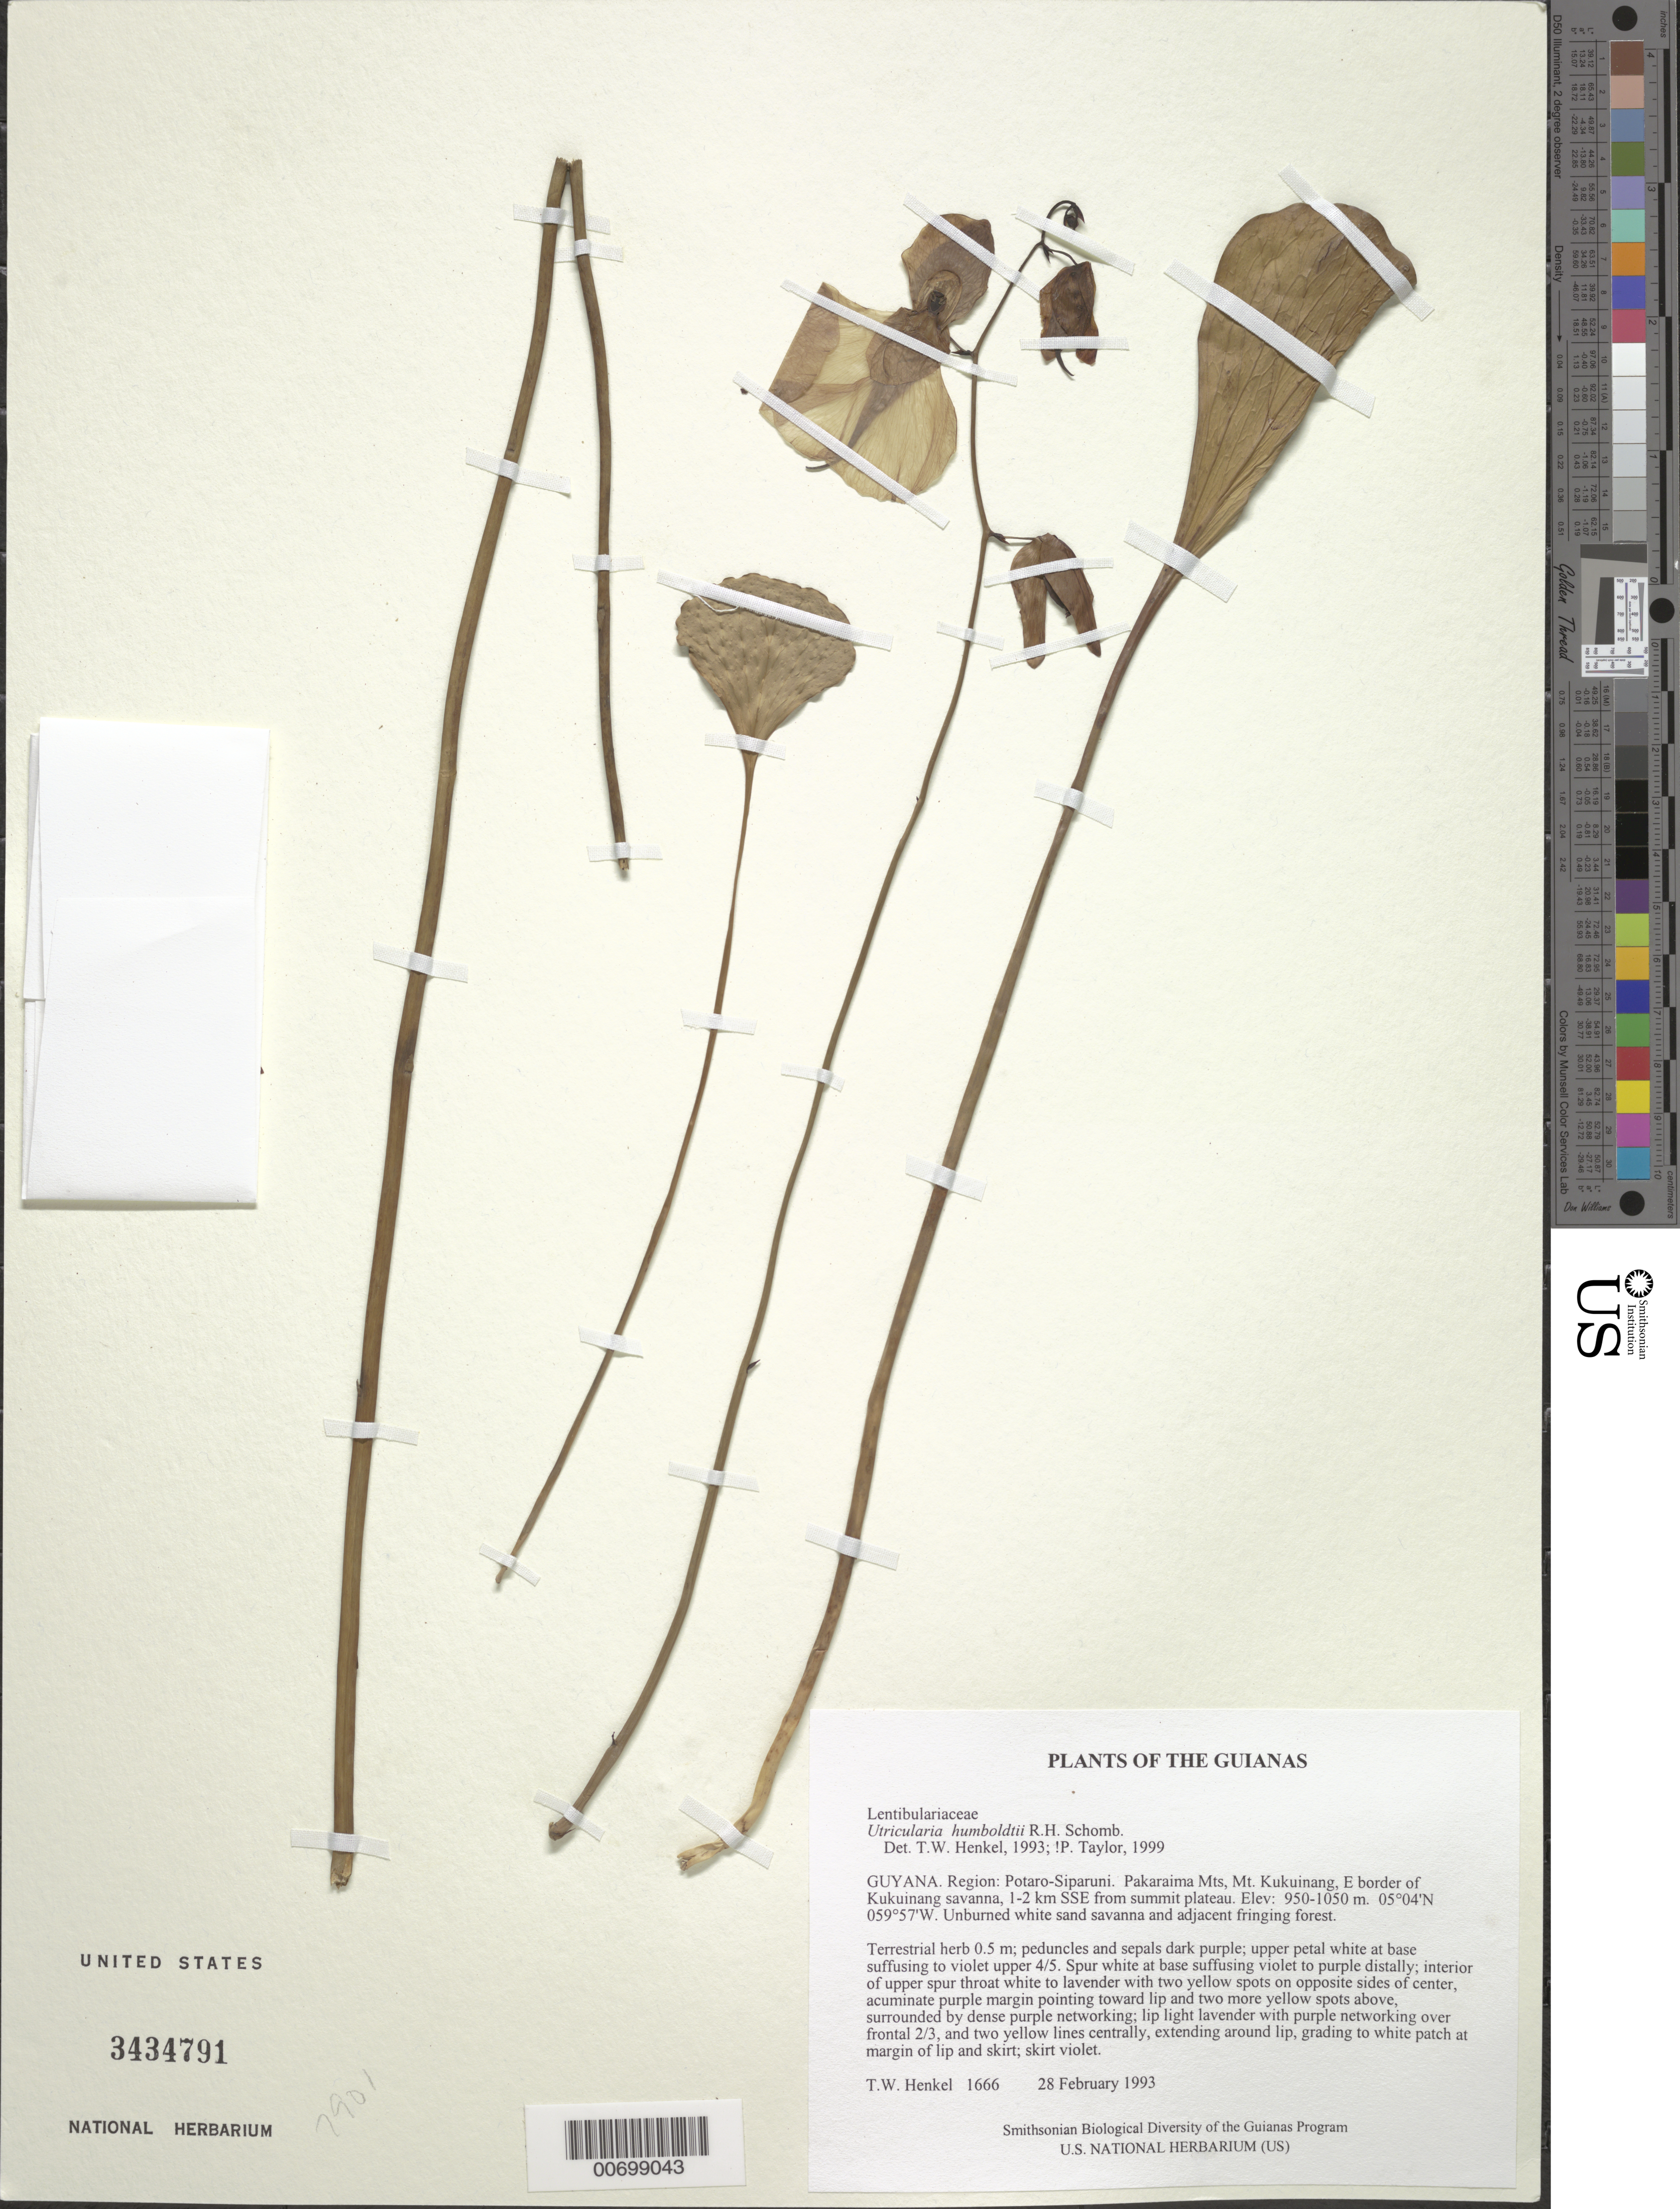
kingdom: Plantae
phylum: Tracheophyta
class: Magnoliopsida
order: Lamiales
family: Lentibulariaceae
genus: Utricularia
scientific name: Utricularia humboldtii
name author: R.H. Schomb.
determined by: Taylor, P.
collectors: T. Henkel, M. Chin & W. Ryan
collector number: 1666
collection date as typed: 28 February 1993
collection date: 1993-02-28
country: Guyana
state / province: Potaro-Siparuni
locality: Pakaraima Mts, Mt. Kukuinang, E border of Kukuinang savanna, 1-2 km SSE from summit plateau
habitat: Unburned white sand savanna and adjacent fringing forest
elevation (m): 950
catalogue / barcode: US 3434791